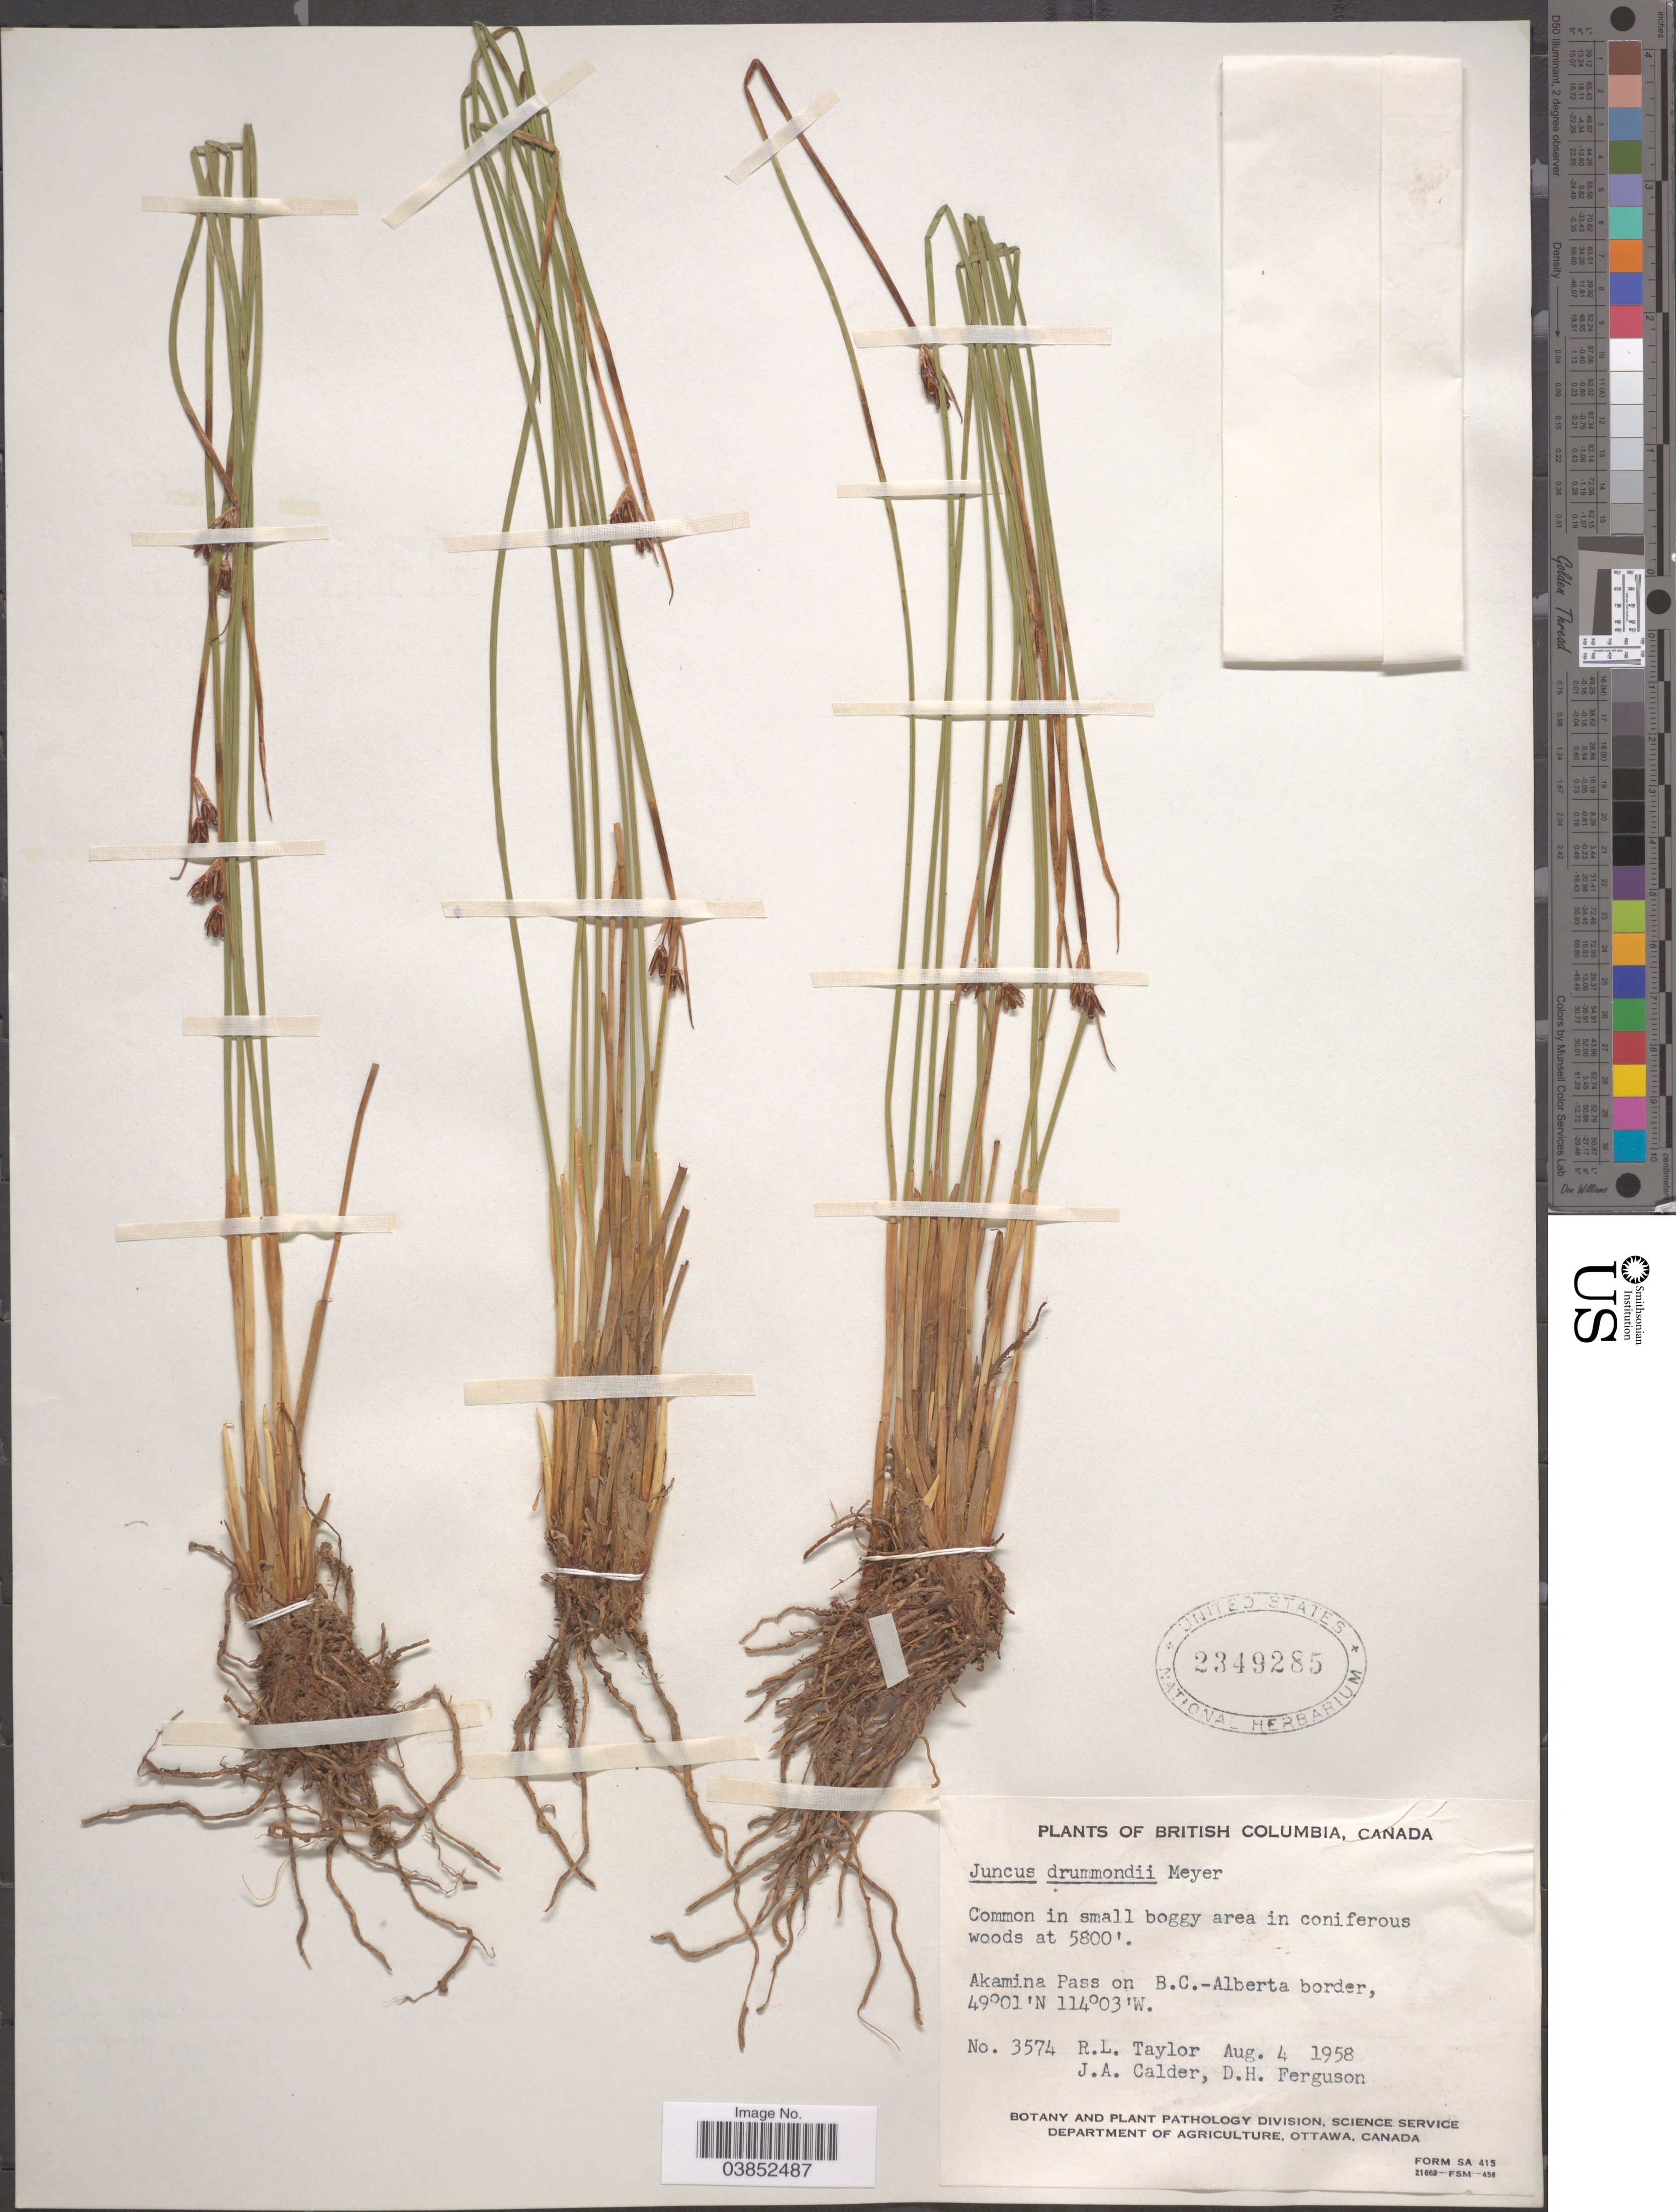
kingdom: Plantae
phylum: Tracheophyta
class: Liliopsida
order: Poales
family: Juncaceae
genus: Juncus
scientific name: Juncus drummondii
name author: E. Mey.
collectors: R. Taylor, J. A. Calder & D. Ferguson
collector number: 3574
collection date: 1958-08-04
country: Canada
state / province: British Columbia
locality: Akamina Pass on B.C.-Alberta border.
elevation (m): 1768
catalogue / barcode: US 2349285